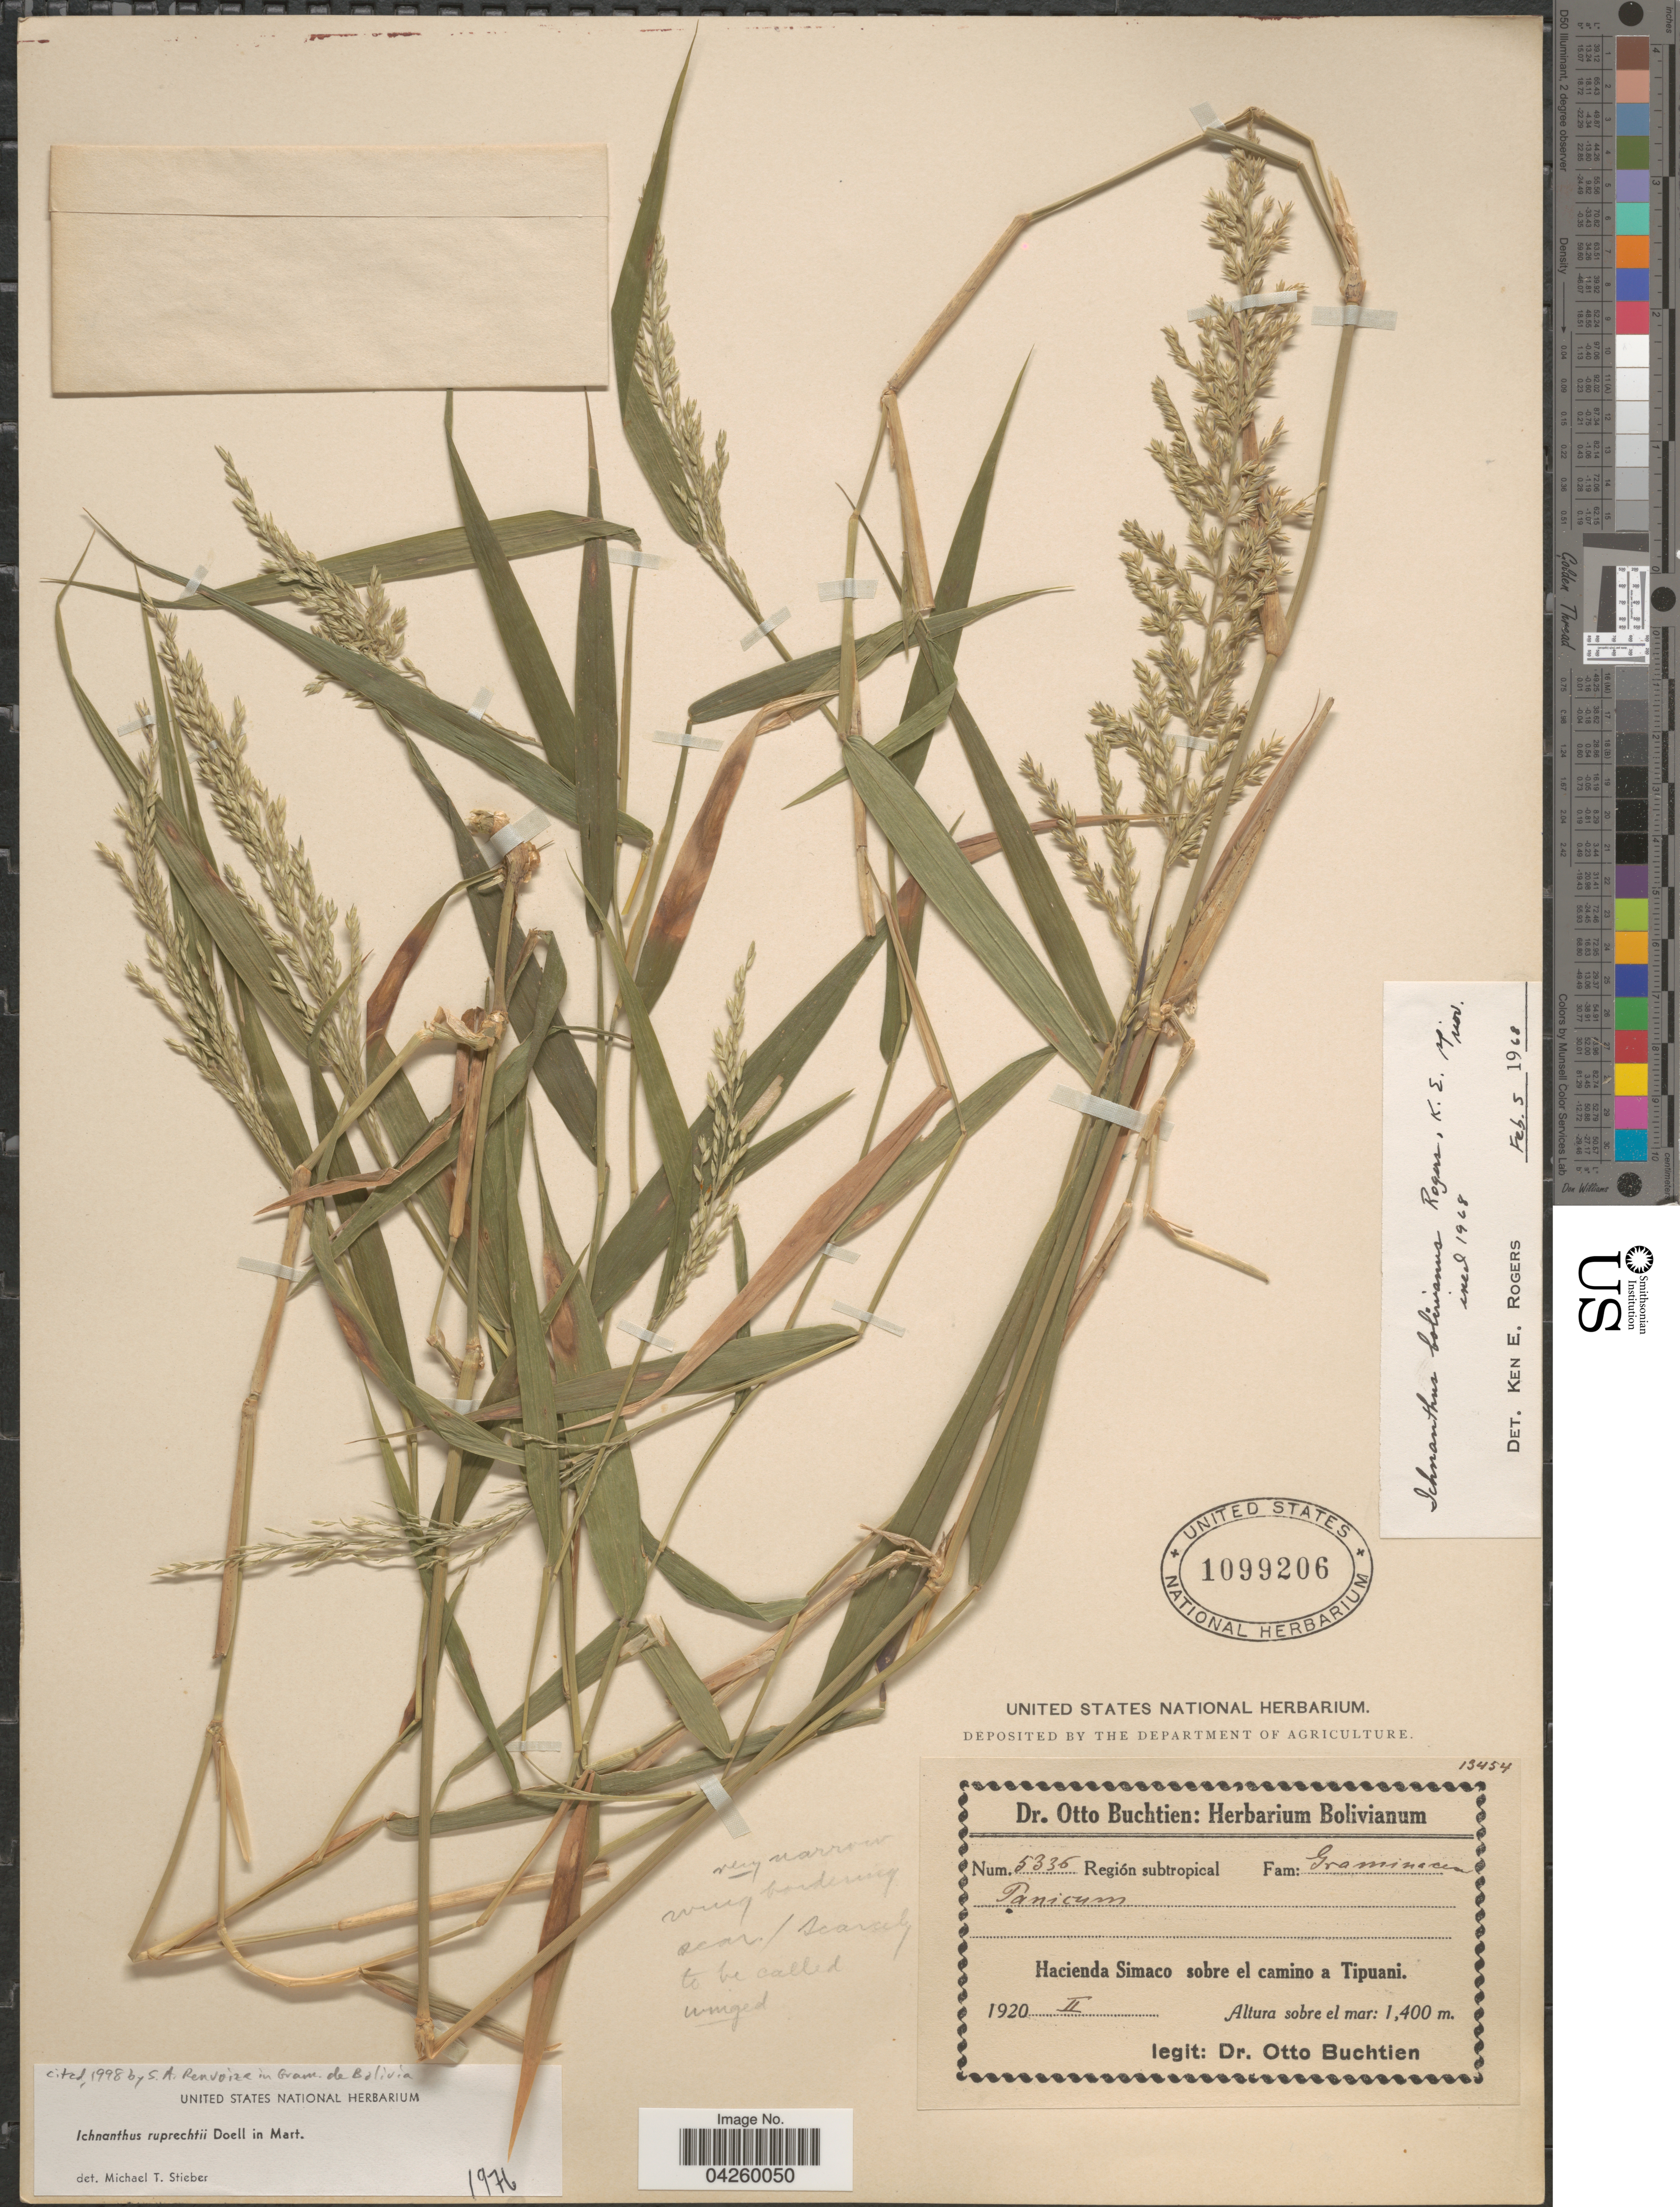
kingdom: Plantae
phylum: Tracheophyta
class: Liliopsida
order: Poales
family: Poaceae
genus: Ichnanthus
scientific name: Ichnanthus ruprechtii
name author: Döll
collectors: O. Buchtien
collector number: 5335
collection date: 1920-02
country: Bolivia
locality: Región subtropical. Hacienda Simaco sobre el camino a Tipuani.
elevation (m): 1400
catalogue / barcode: US 1099206